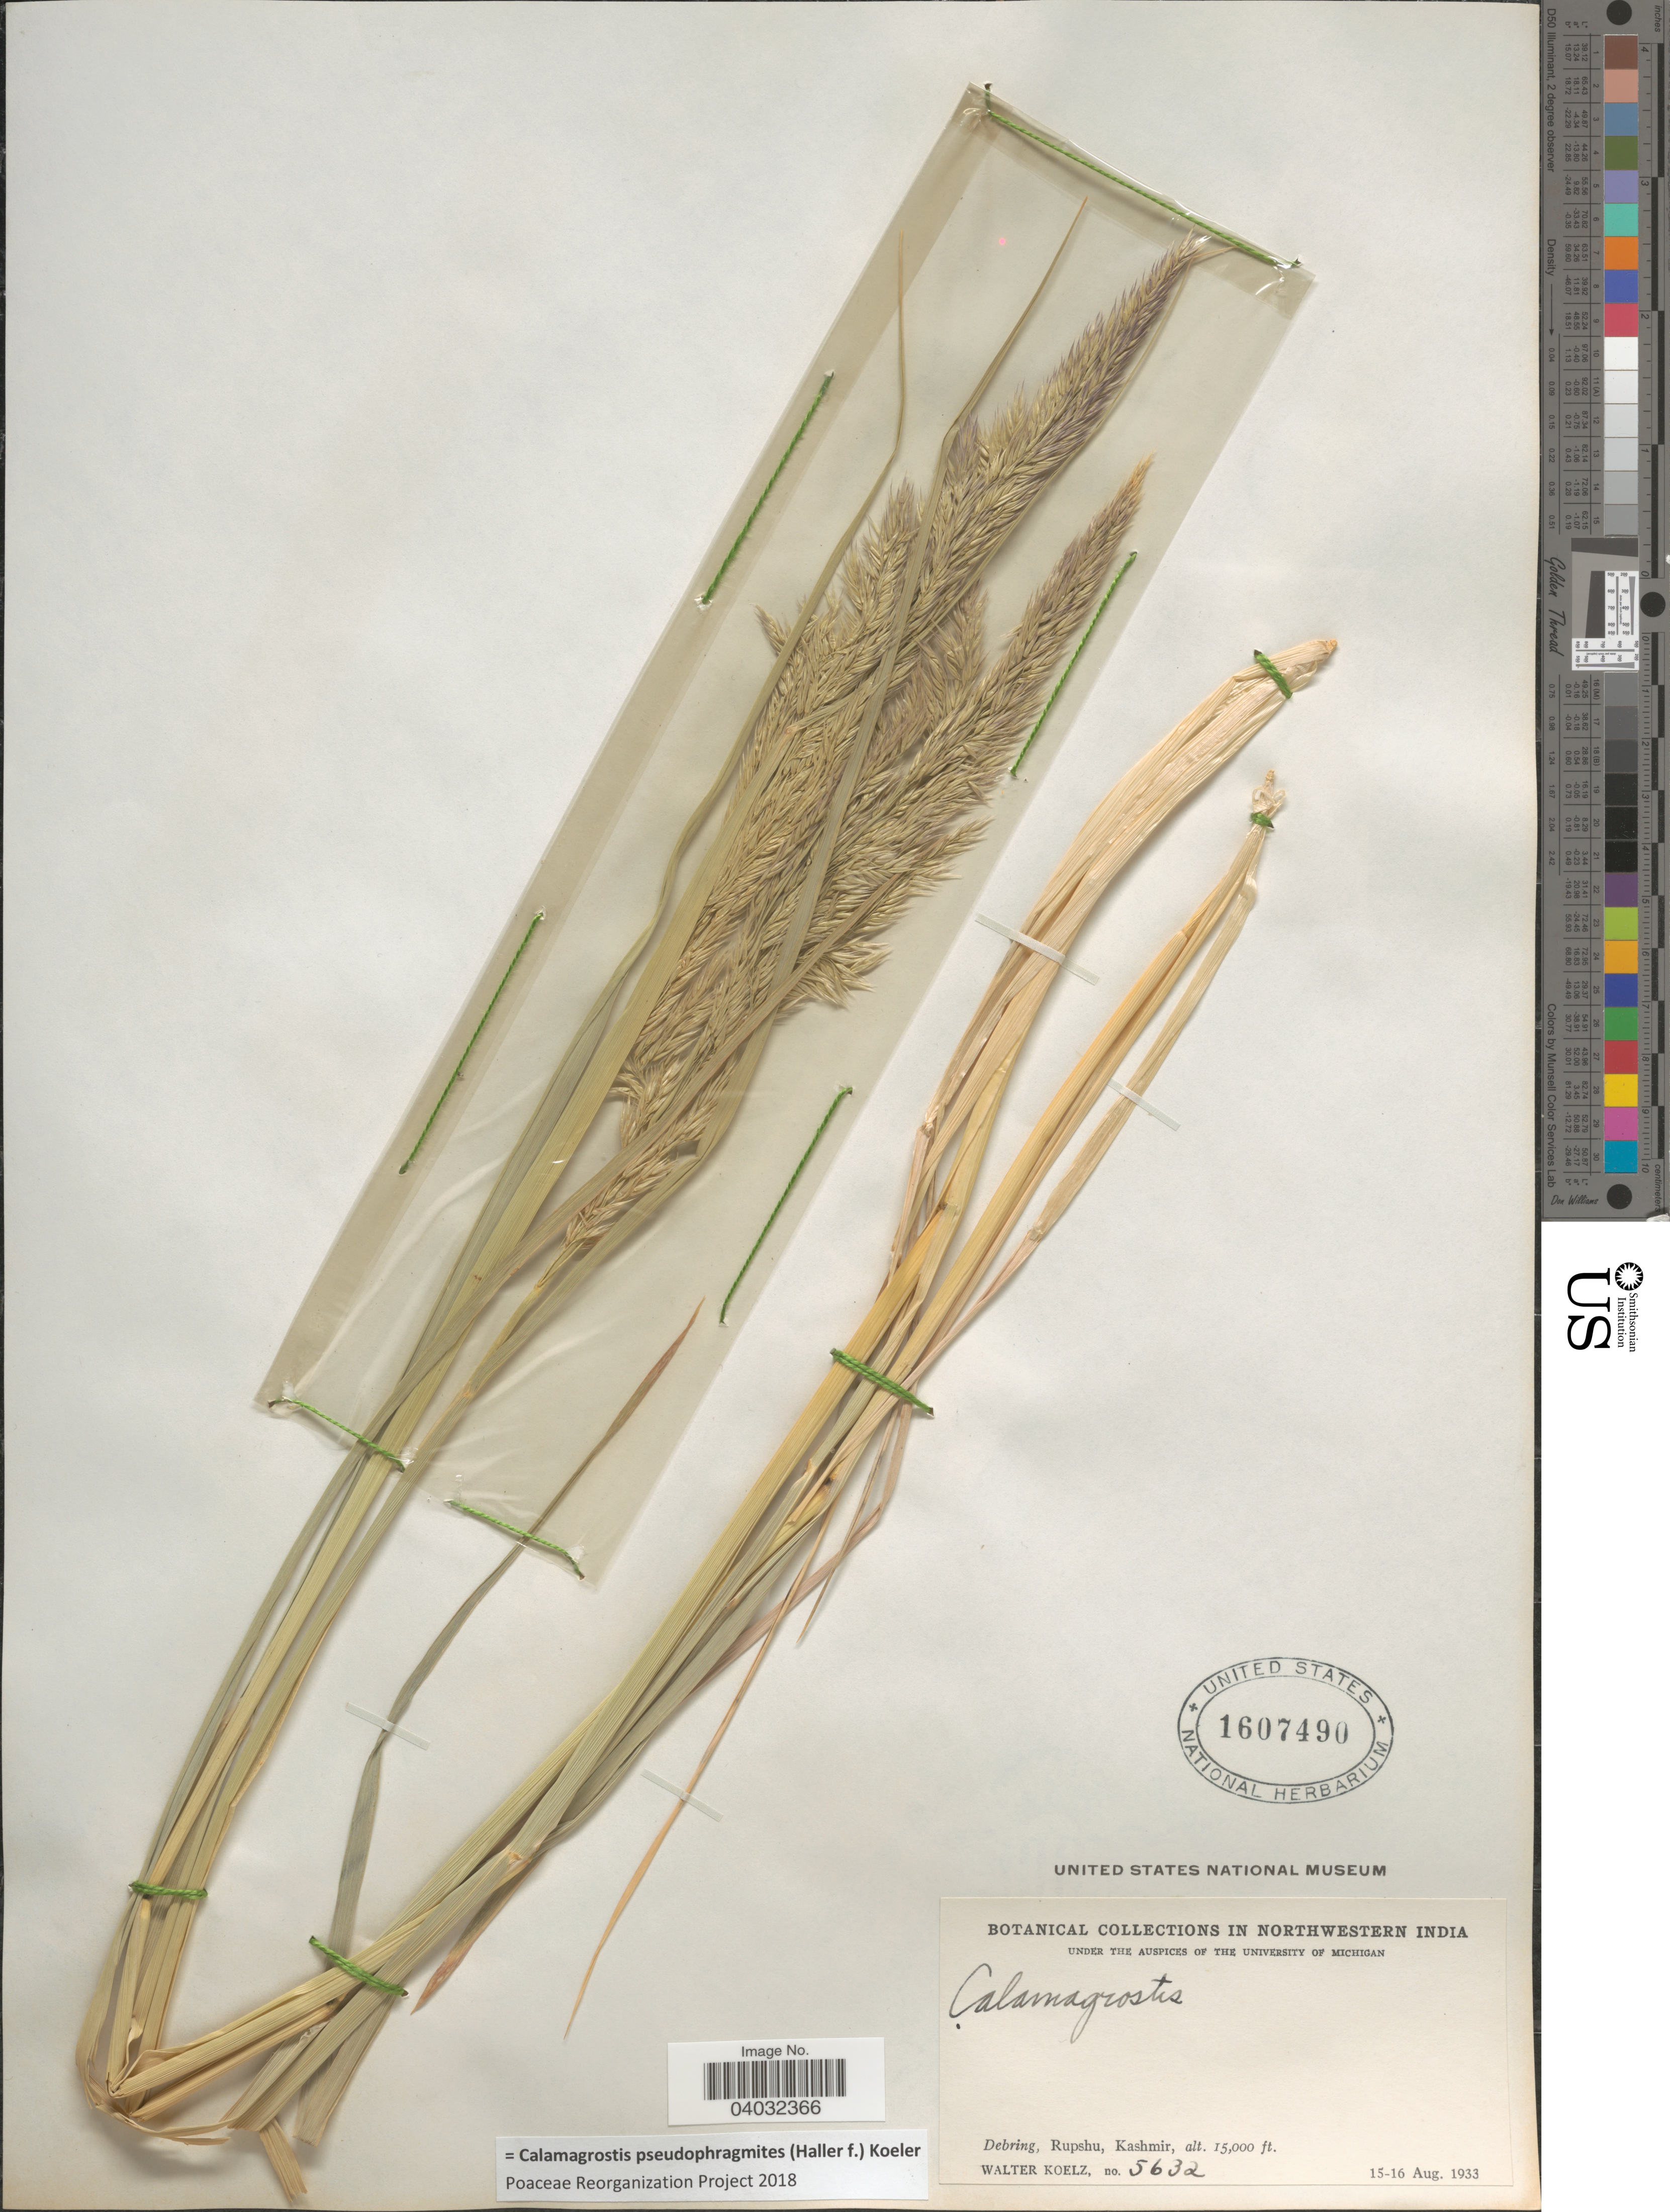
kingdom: Plantae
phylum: Tracheophyta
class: Liliopsida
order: Poales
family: Poaceae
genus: Calamagrostis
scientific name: Calamagrostis pseudophragmites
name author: (Haller f.) Koeler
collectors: W. N. Koelz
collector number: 5632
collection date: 1933-08-15/1933-08-16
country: India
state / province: Jammu and Kashmir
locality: Northwestern India. Debring, Rupshu, Kashmir.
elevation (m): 4572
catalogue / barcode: US 1607490